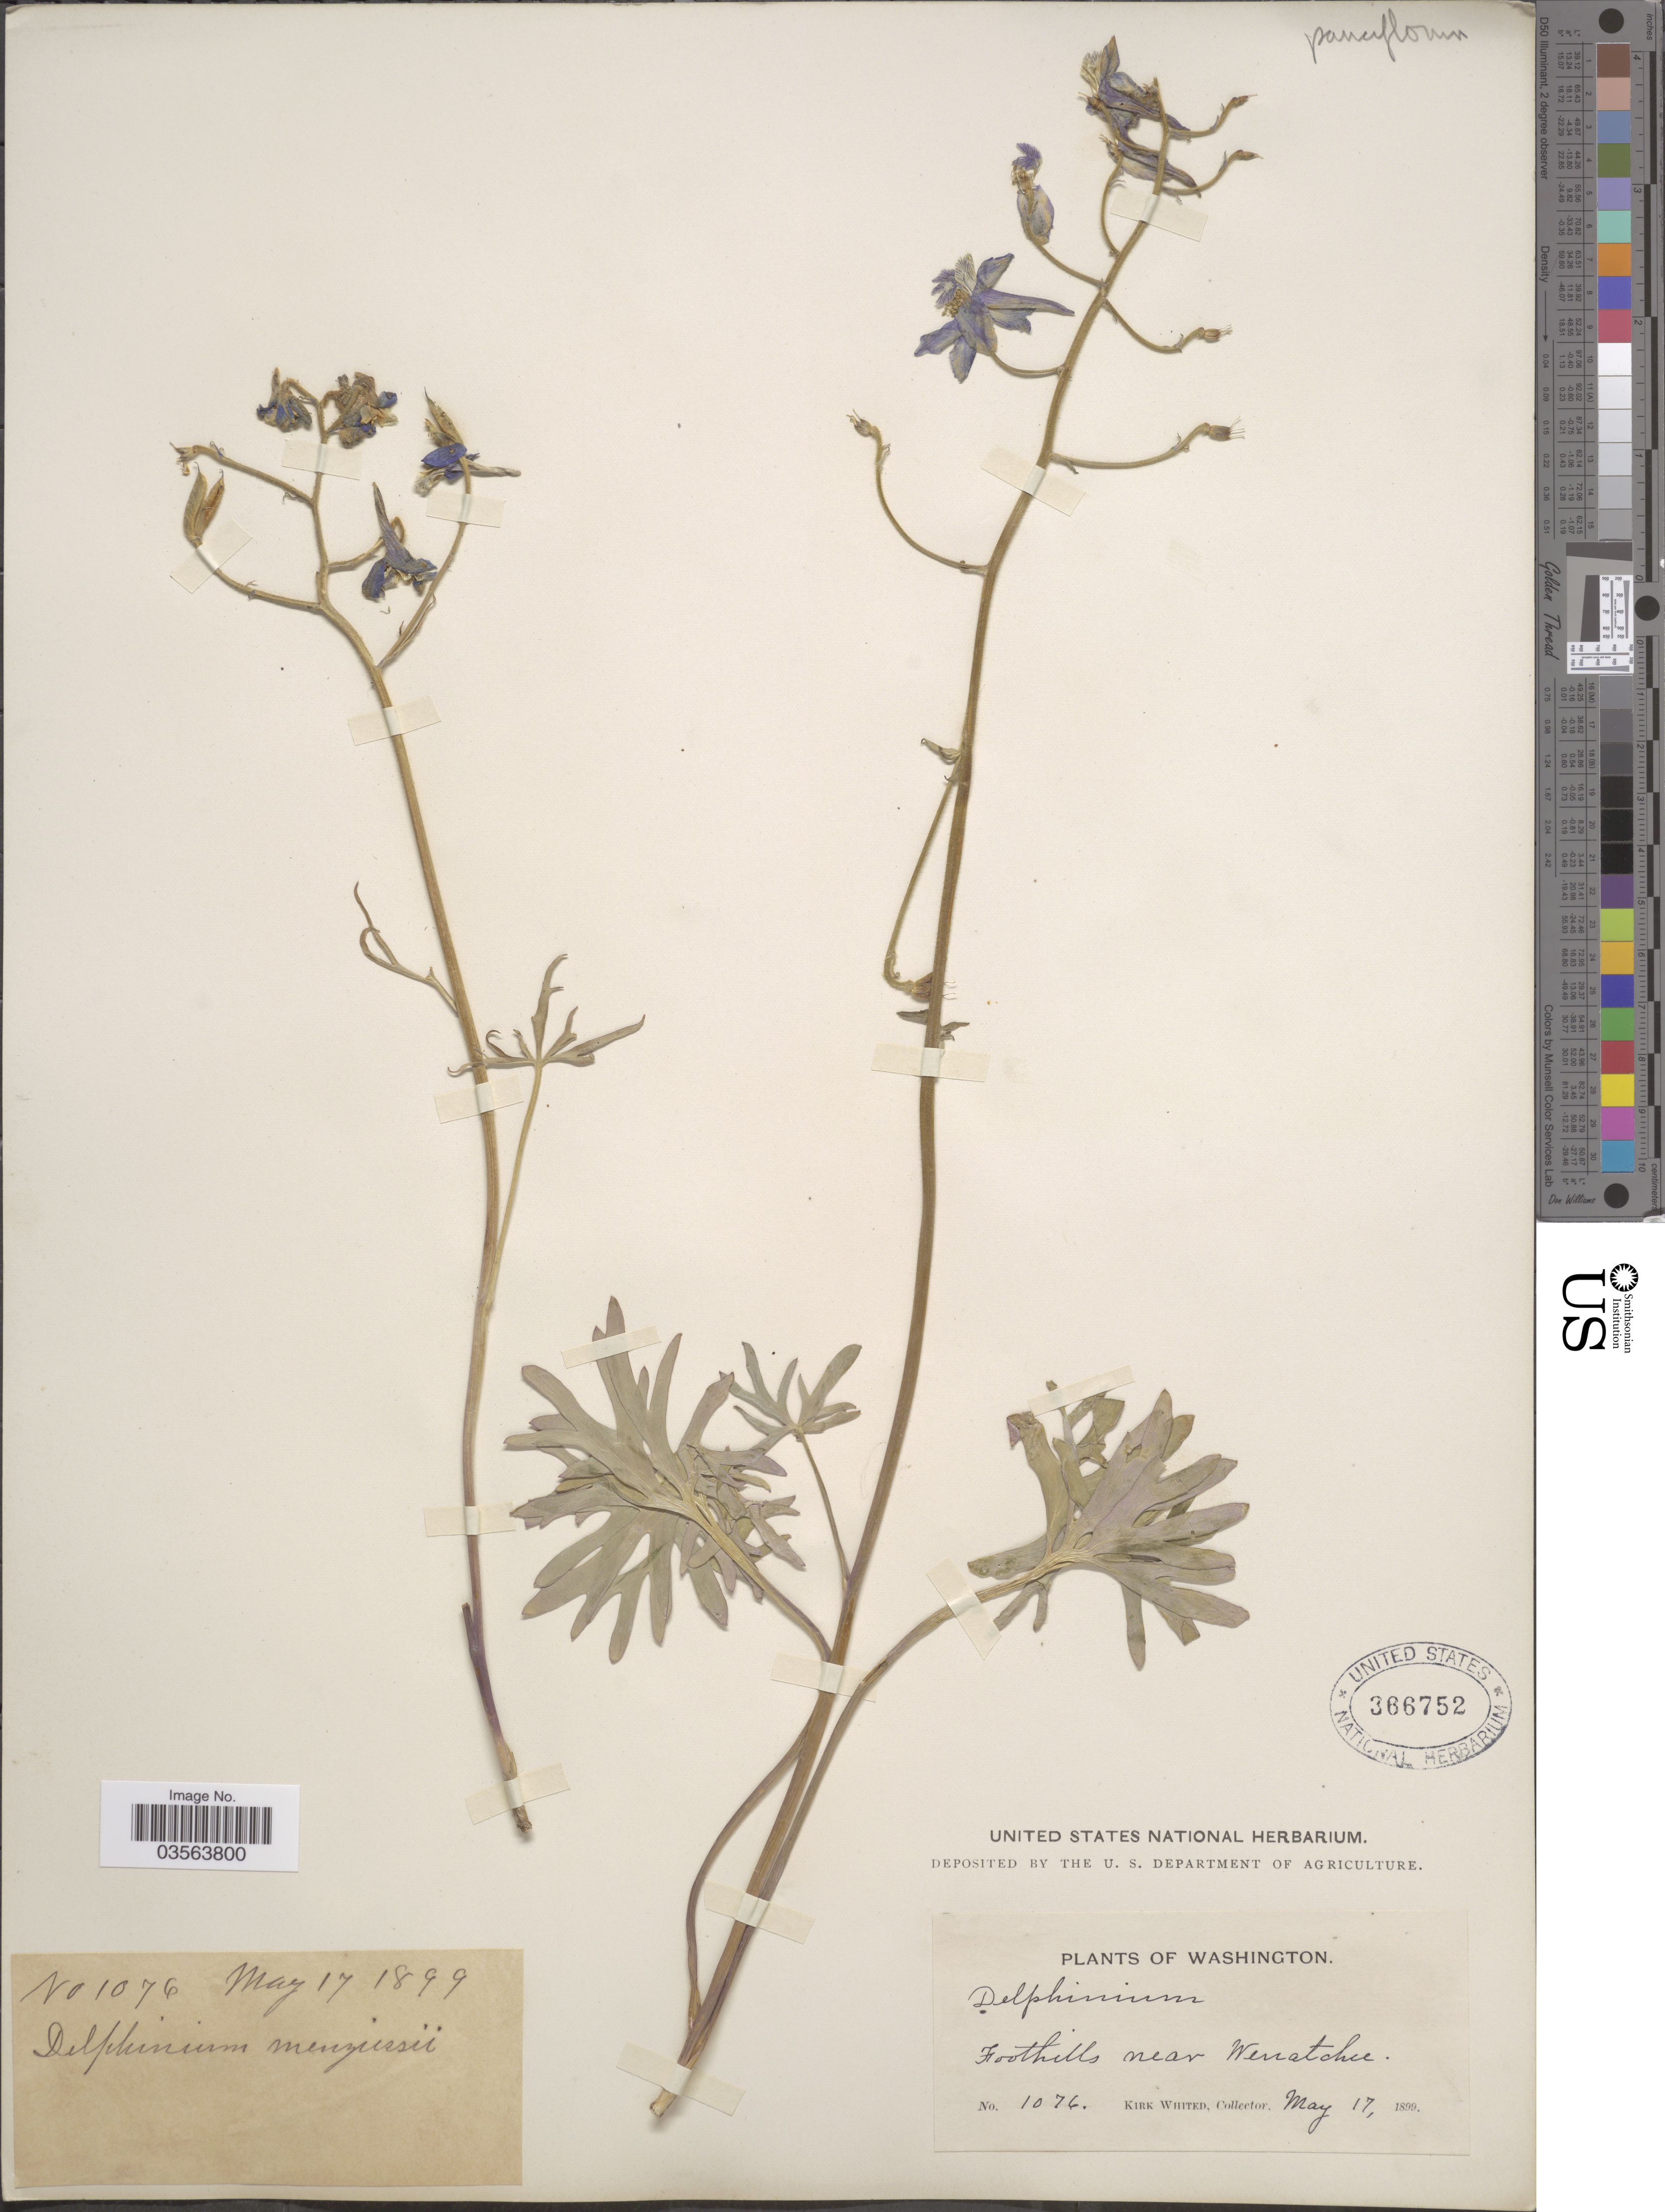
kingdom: Plantae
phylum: Tracheophyta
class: Magnoliopsida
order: Ranunculales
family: Ranunculaceae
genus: Delphinium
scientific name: Delphinium nuttallianum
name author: E. Pritz. ex Walpers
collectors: K. Whited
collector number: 1076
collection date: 1899-05-17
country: United States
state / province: Washington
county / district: Chelan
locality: Foothills near Wenatchee.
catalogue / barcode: US 366752